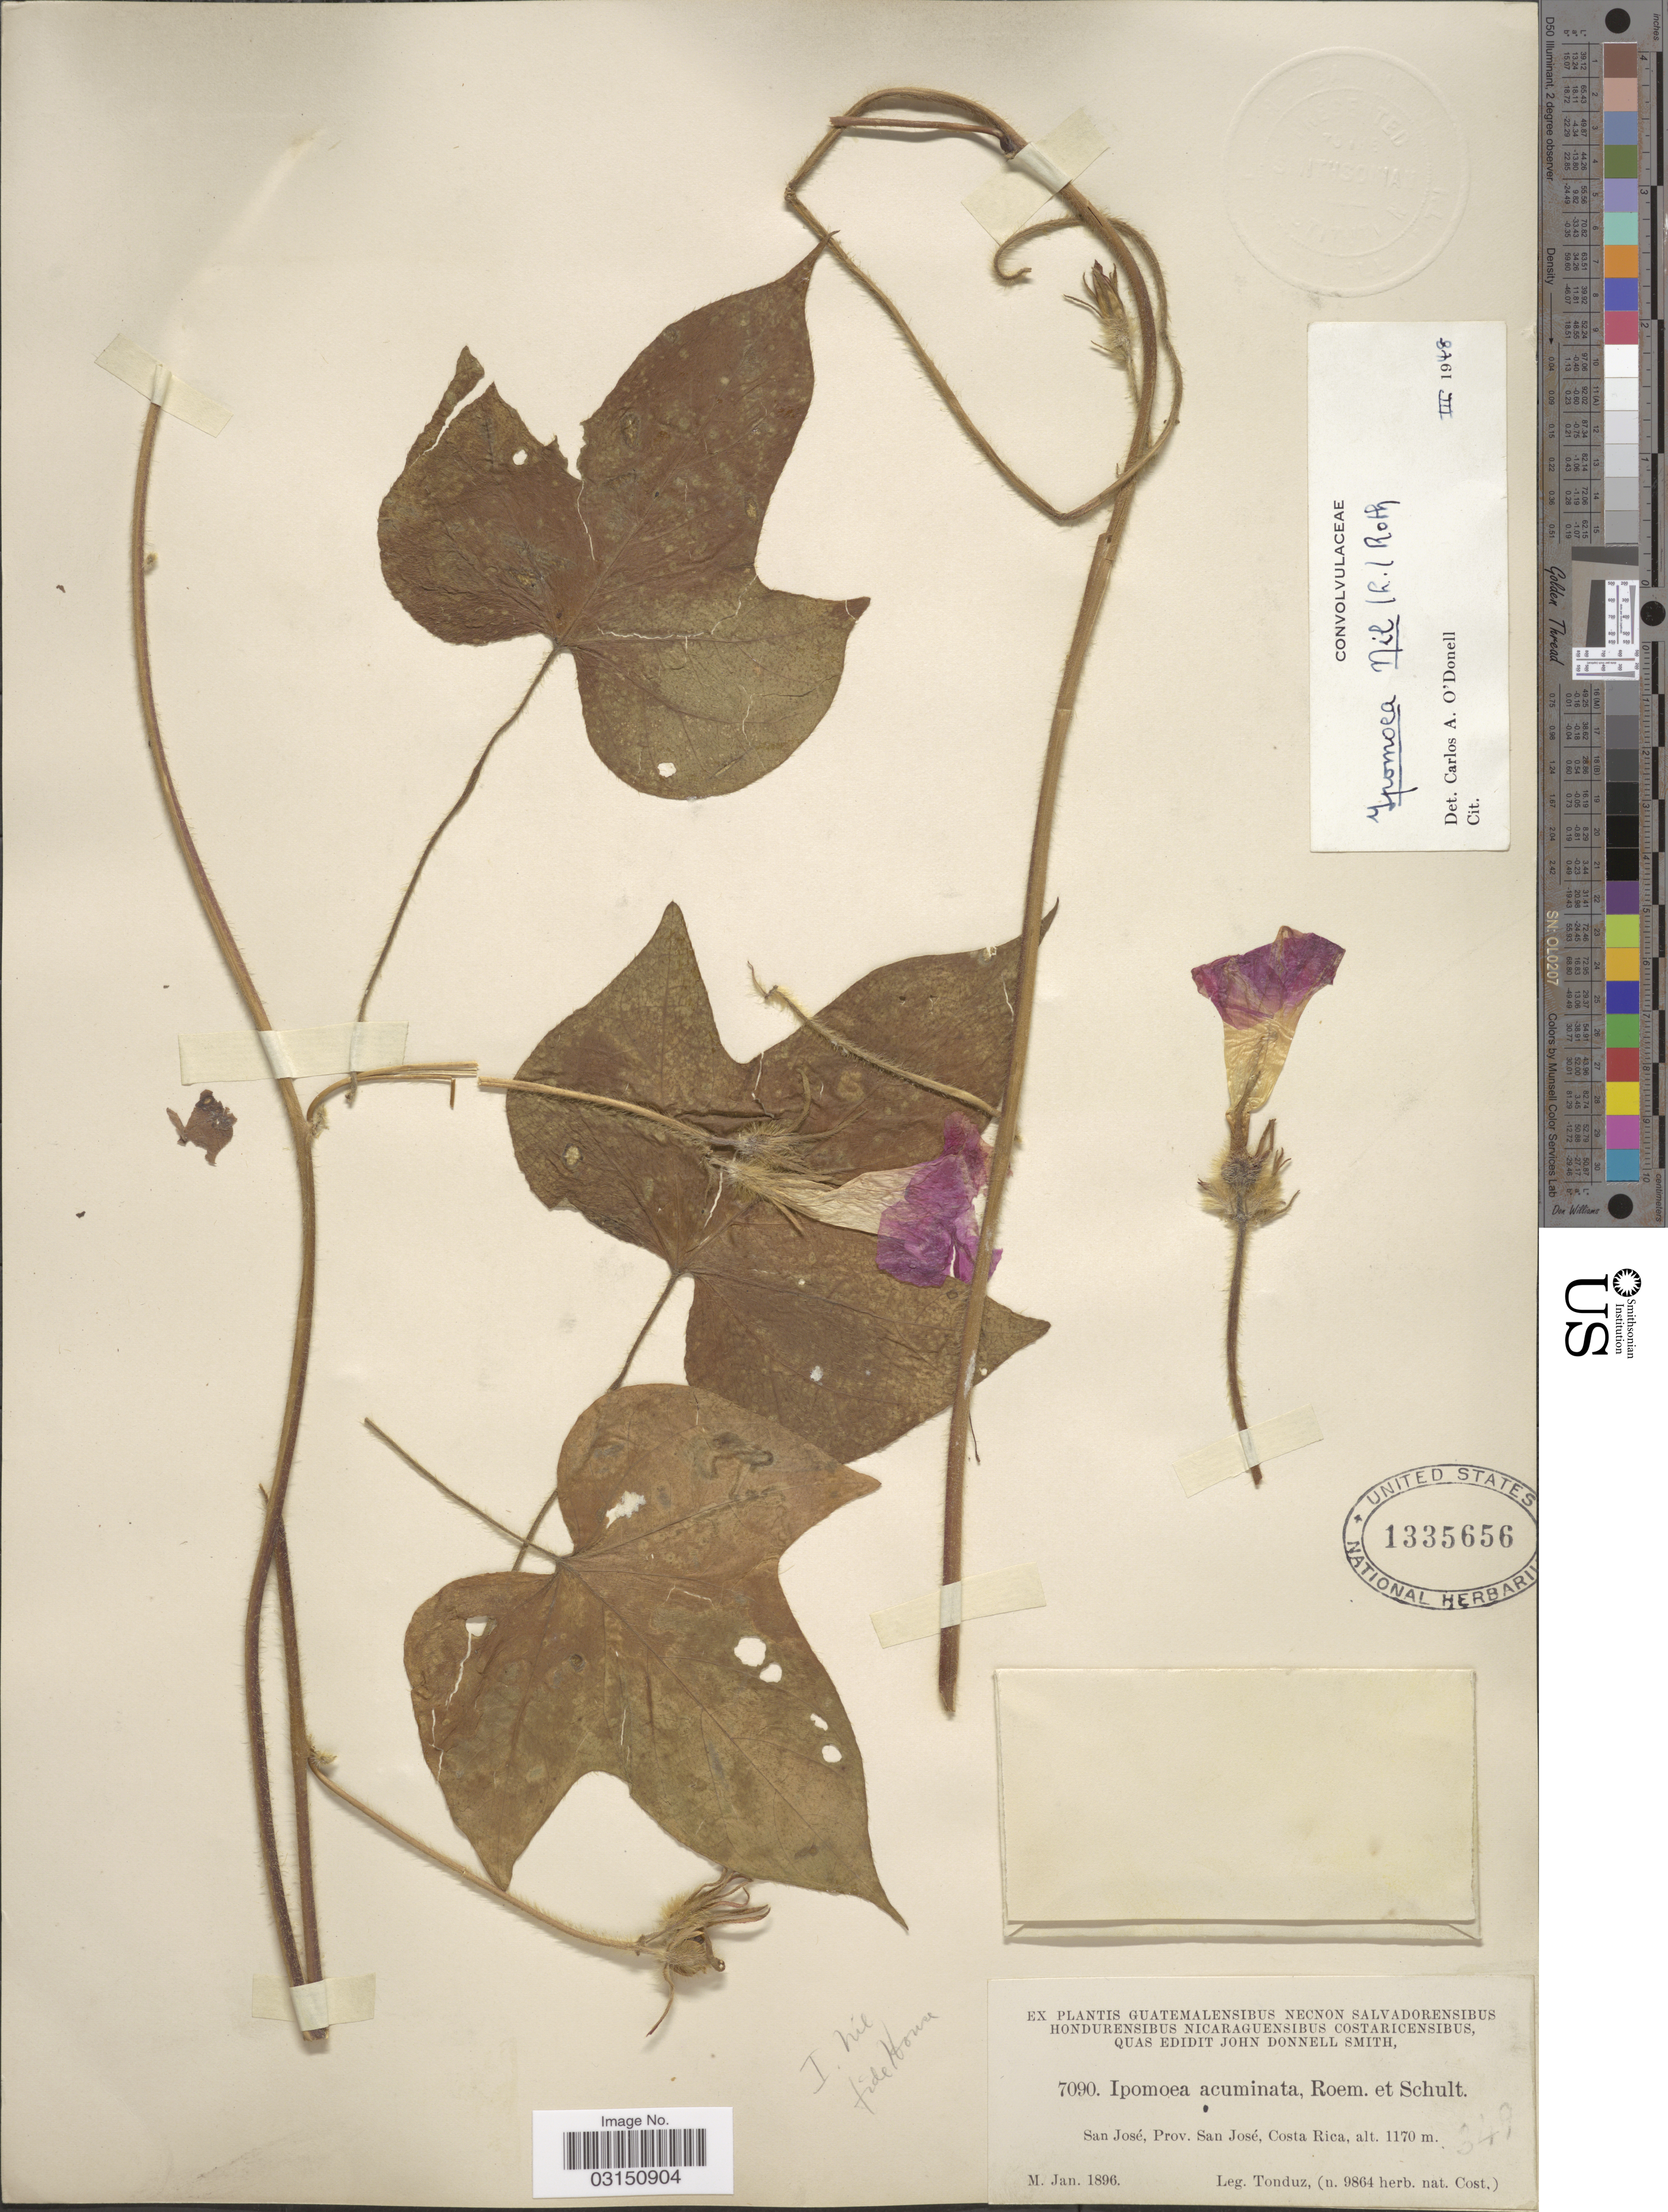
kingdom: Plantae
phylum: Tracheophyta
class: Magnoliopsida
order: Solanales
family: Convolvulaceae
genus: Ipomoea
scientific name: Ipomoea nil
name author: (L.) Roth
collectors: Tonduz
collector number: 7090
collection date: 1896-01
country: Costa Rica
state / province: San José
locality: San José.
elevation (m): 1170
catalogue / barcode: US 1335656